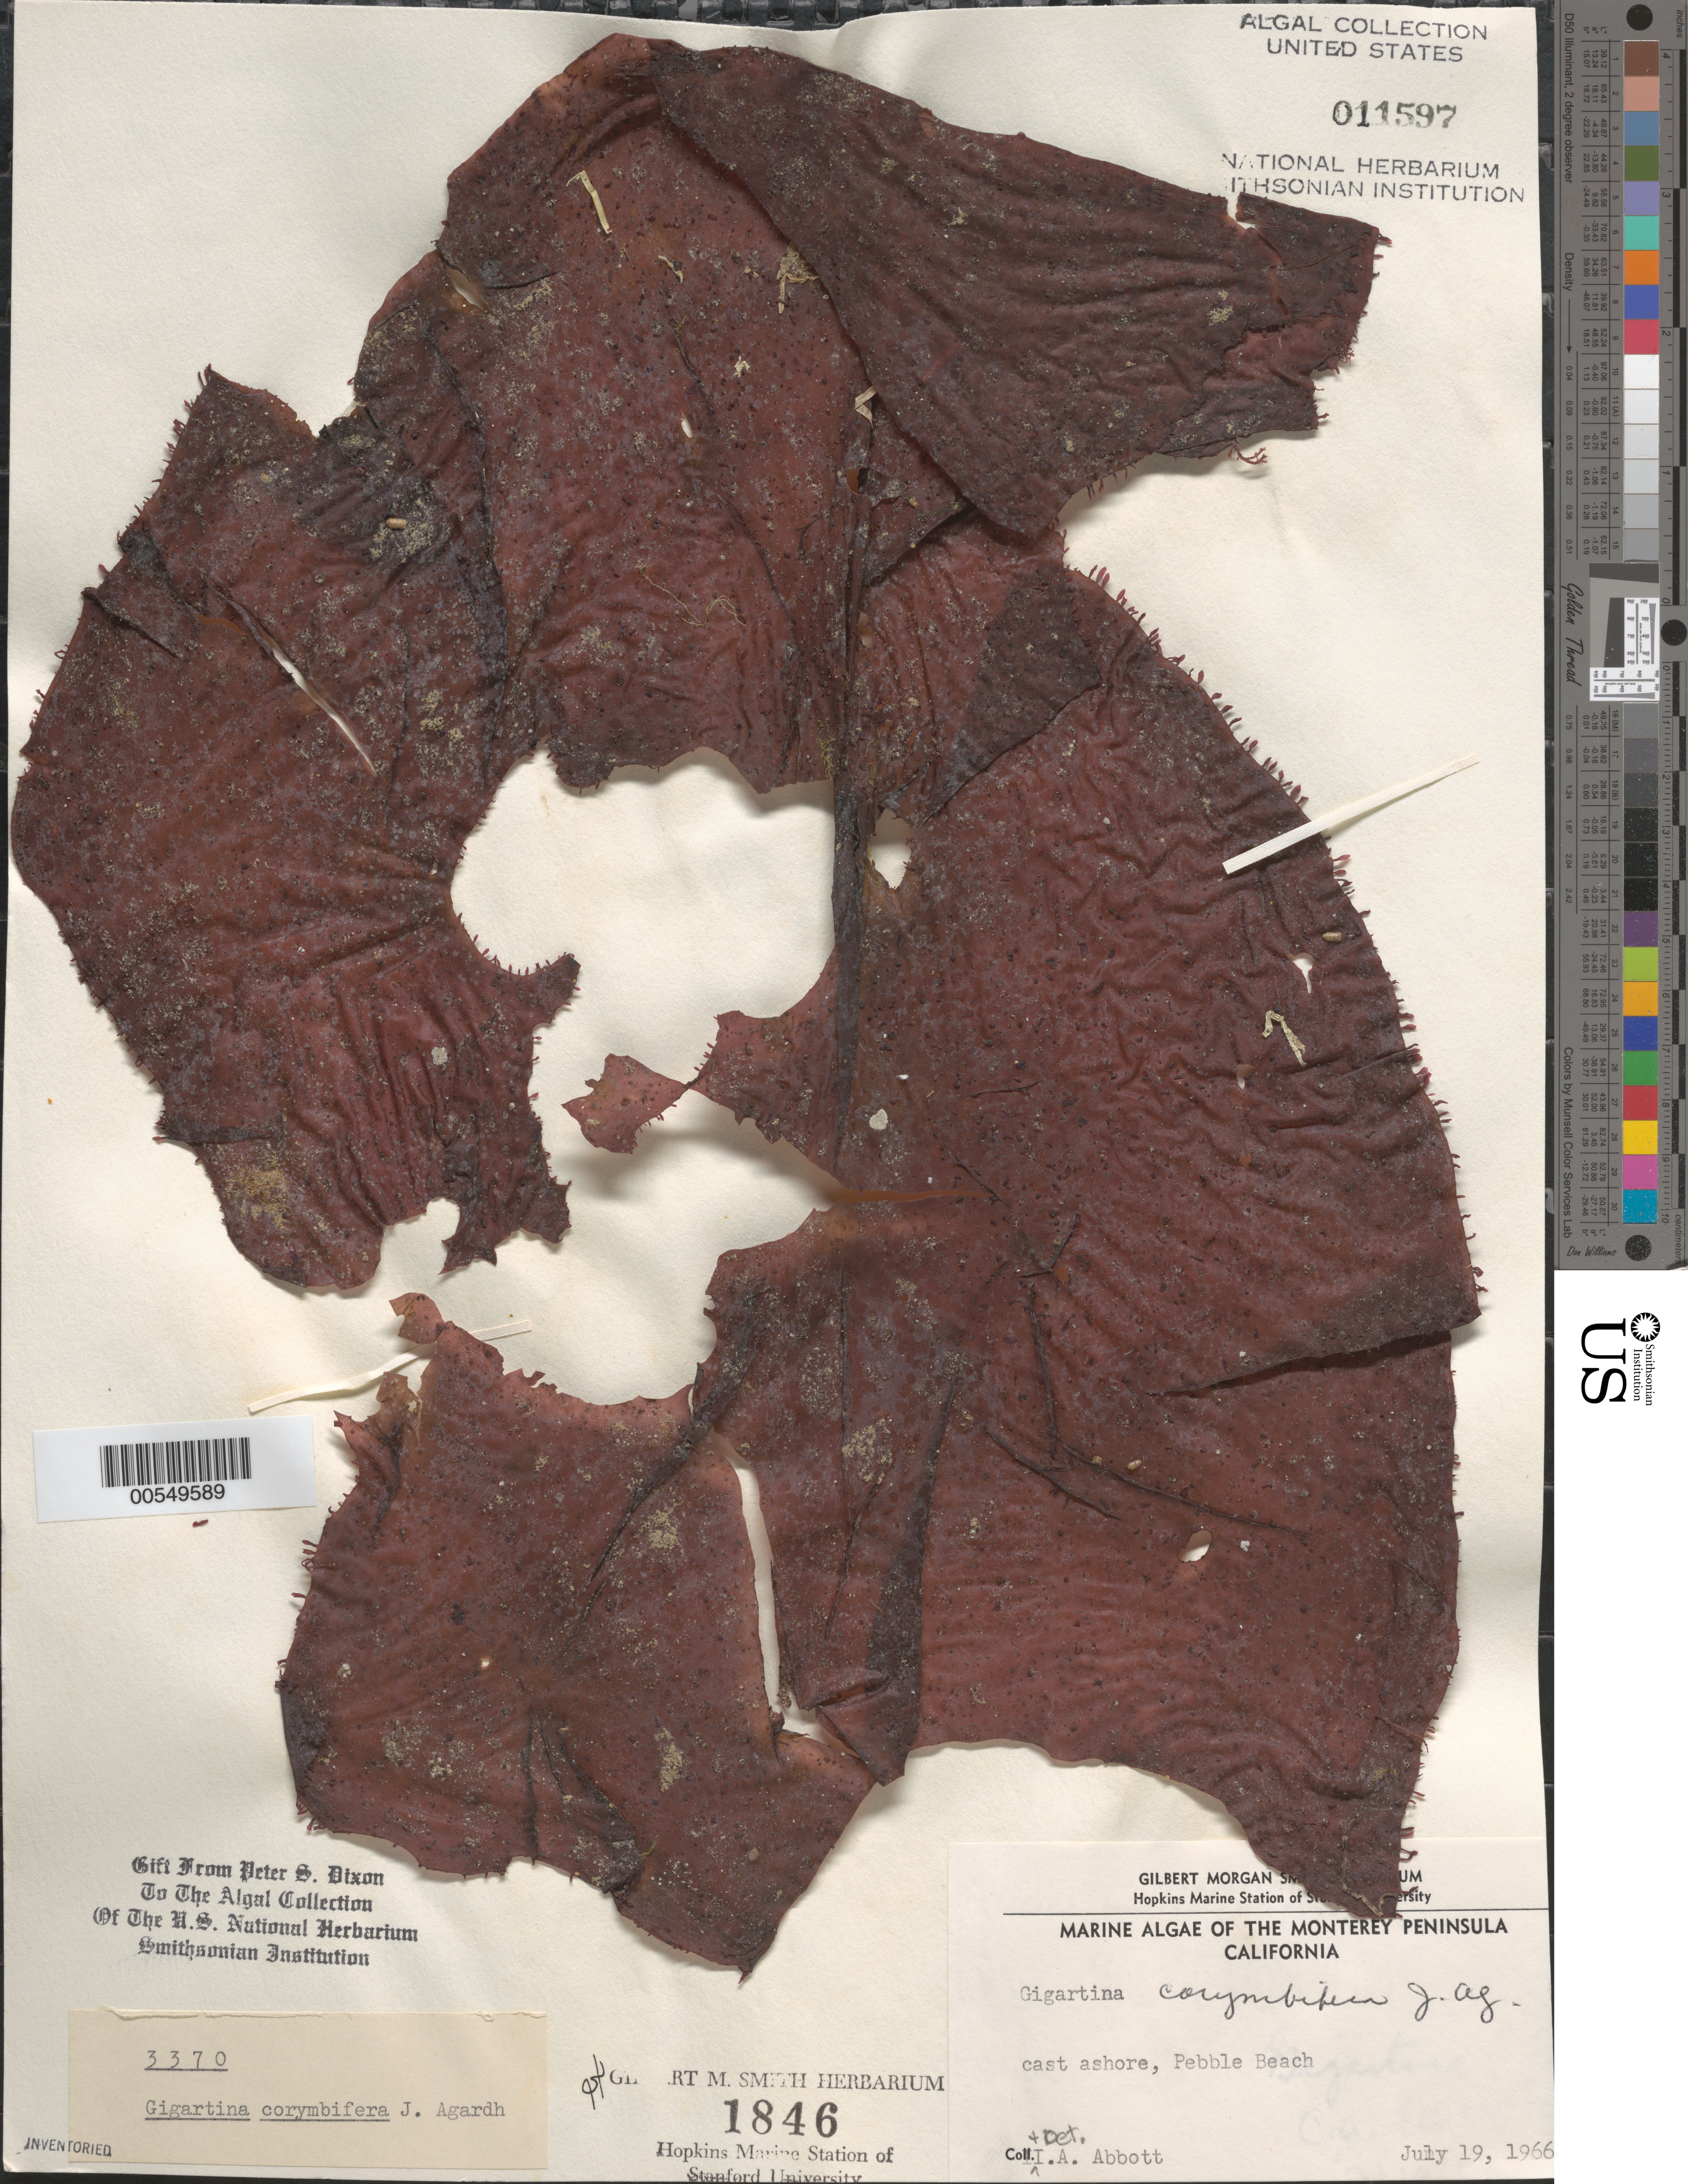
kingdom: Plantae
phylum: Rhodophyta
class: Florideophyceae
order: Gigartinales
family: Gigartinaceae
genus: Chondracanthus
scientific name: Chondracanthus corymbiferus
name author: (Kütz.) Guiry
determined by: Algae name updating Project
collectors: I. A. Abbott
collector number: PSD 3370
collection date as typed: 19 Jul 1966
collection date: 1966-07-19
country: United States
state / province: California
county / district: Monterey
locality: Pebble Beach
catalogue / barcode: US 11597